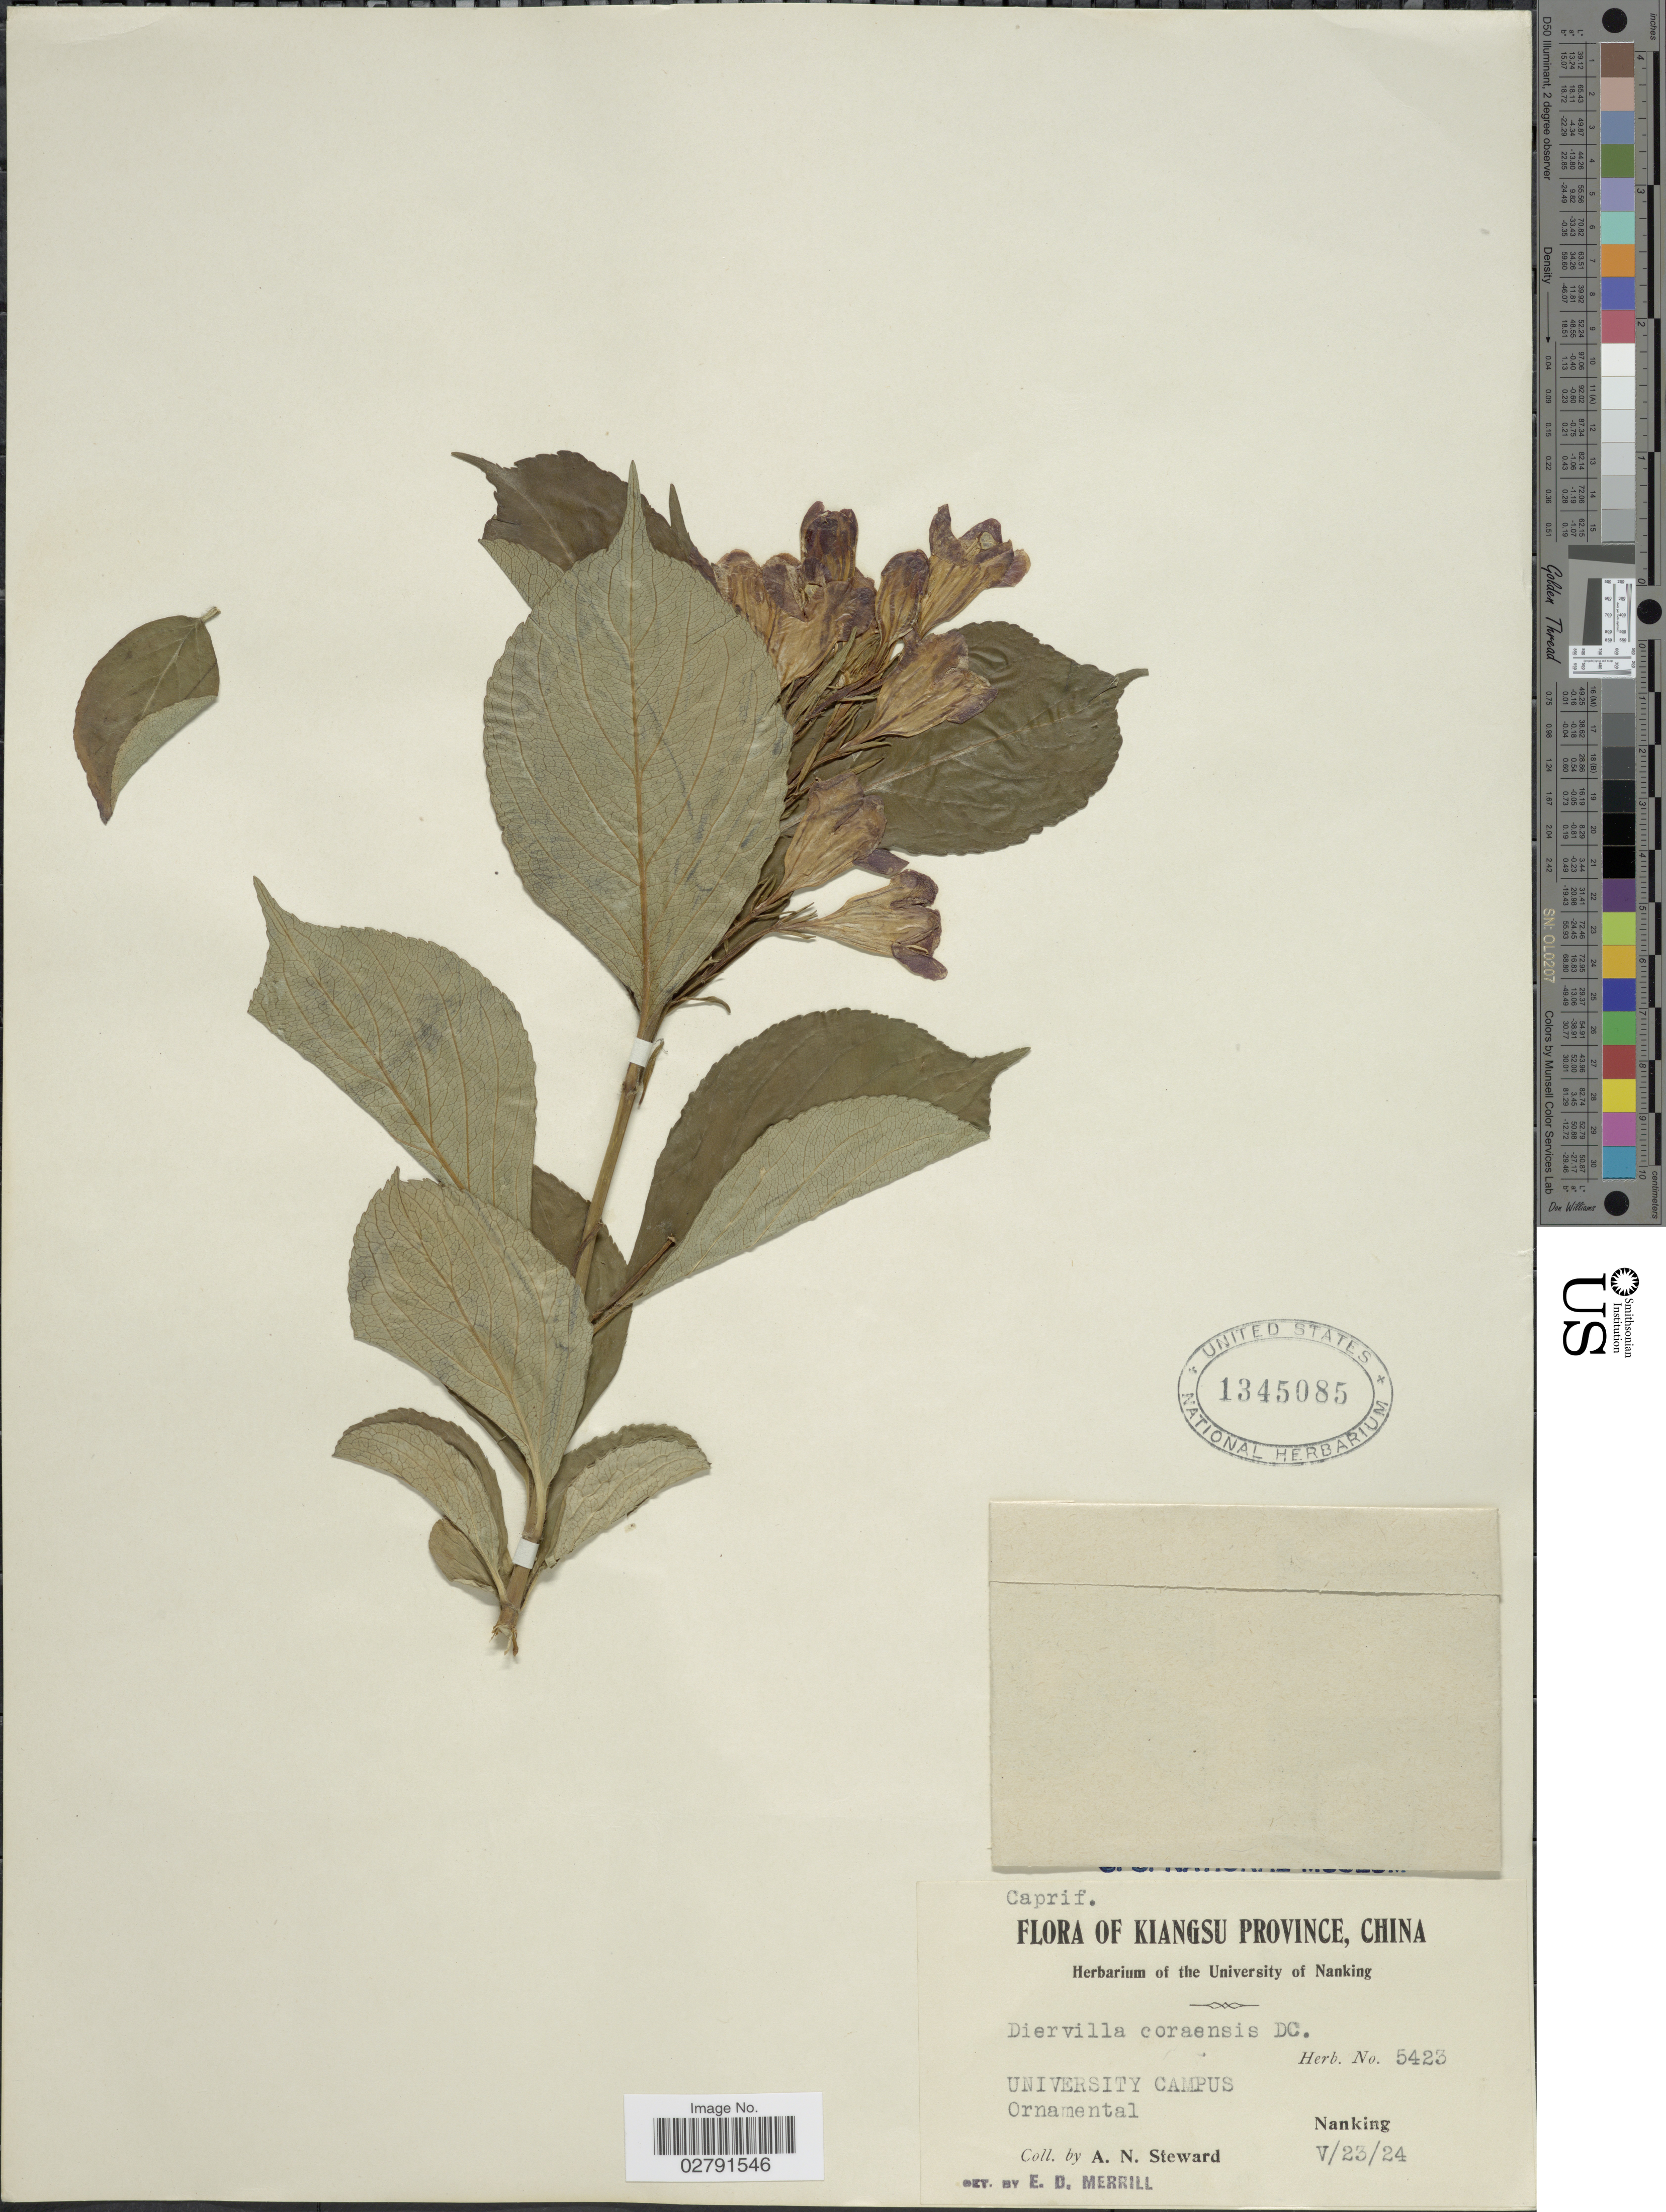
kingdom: Plantae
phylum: Tracheophyta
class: Magnoliopsida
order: Dipsacales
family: Caprifoliaceae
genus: Diervilla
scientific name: Diervilla coraeensis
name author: (Thunb.) DC.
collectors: A. N. Steward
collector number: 5423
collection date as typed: Transcribed d/m/y: 23/5/24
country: China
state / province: Jiangsu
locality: Kiangsu Province, University Campus Ornamental, Nanking.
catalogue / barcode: US 1345085